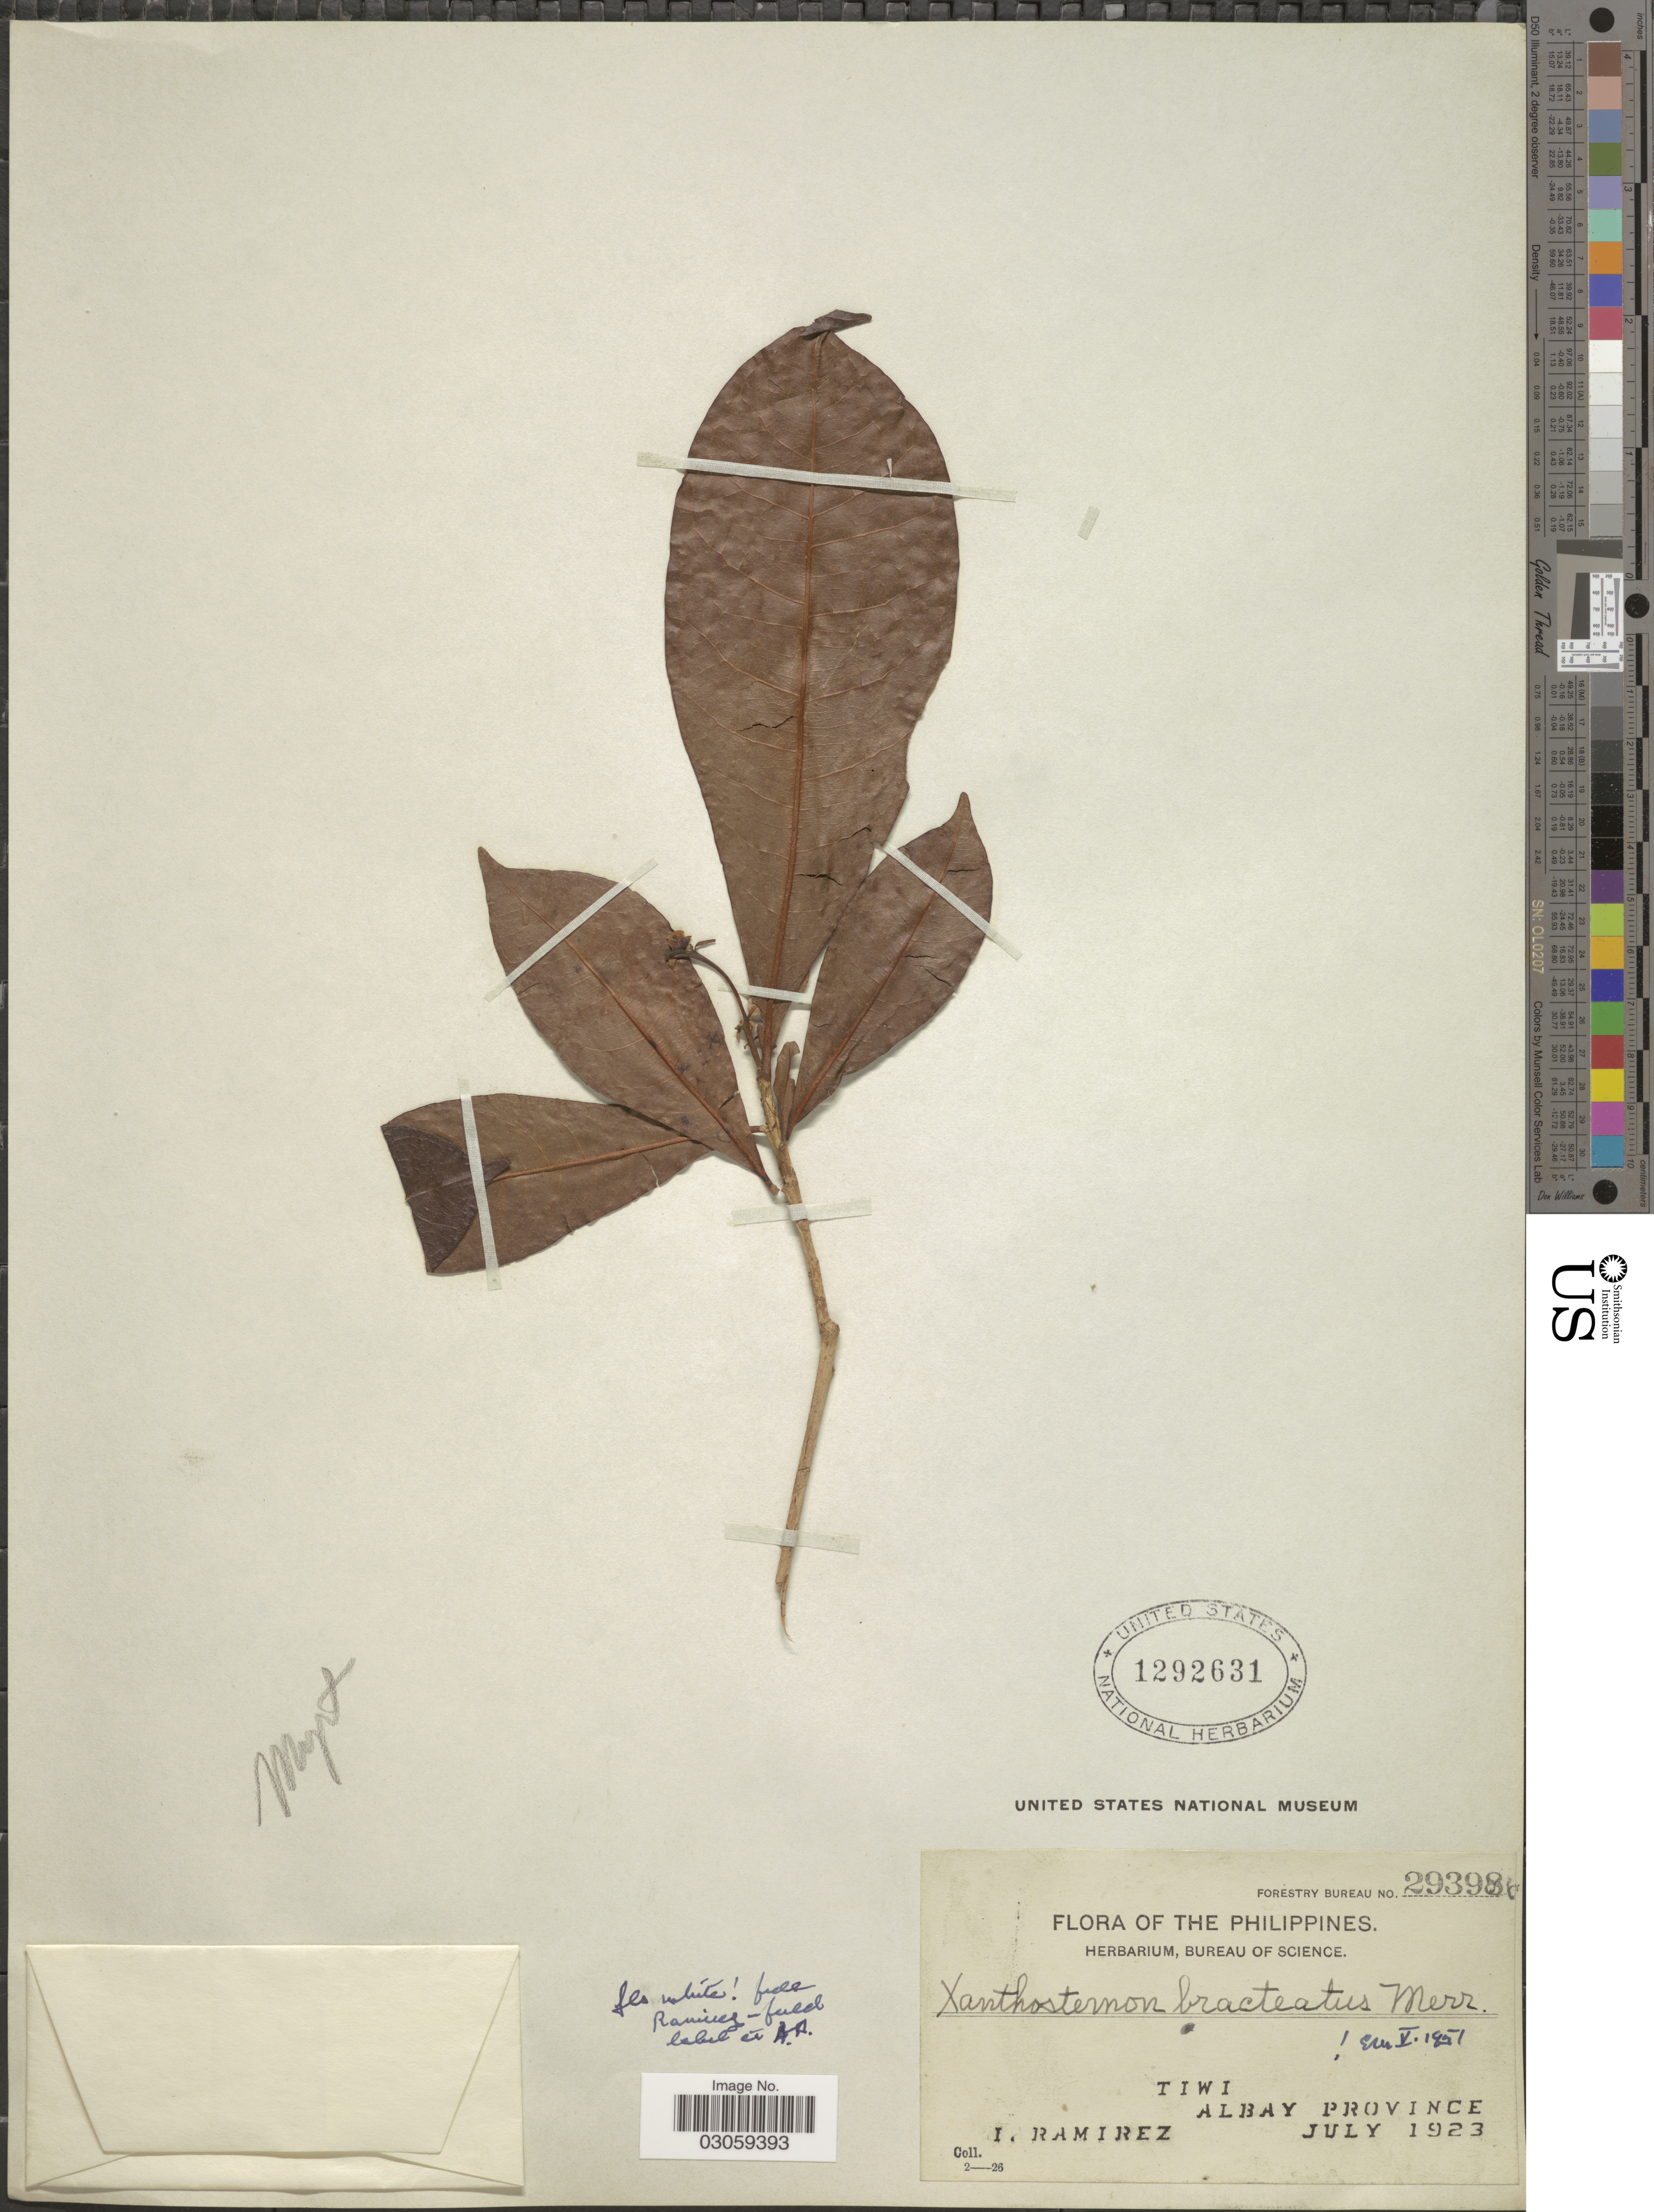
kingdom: Plantae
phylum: Tracheophyta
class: Magnoliopsida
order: Myrtales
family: Myrtaceae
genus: Xanthostemon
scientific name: Xanthostemon bracteatus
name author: Merr.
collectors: I. Ramírez M.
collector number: Forestry Bureau 29398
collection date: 1923-07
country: Philippines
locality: Tiwi. Albay Province.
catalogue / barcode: US 1292631